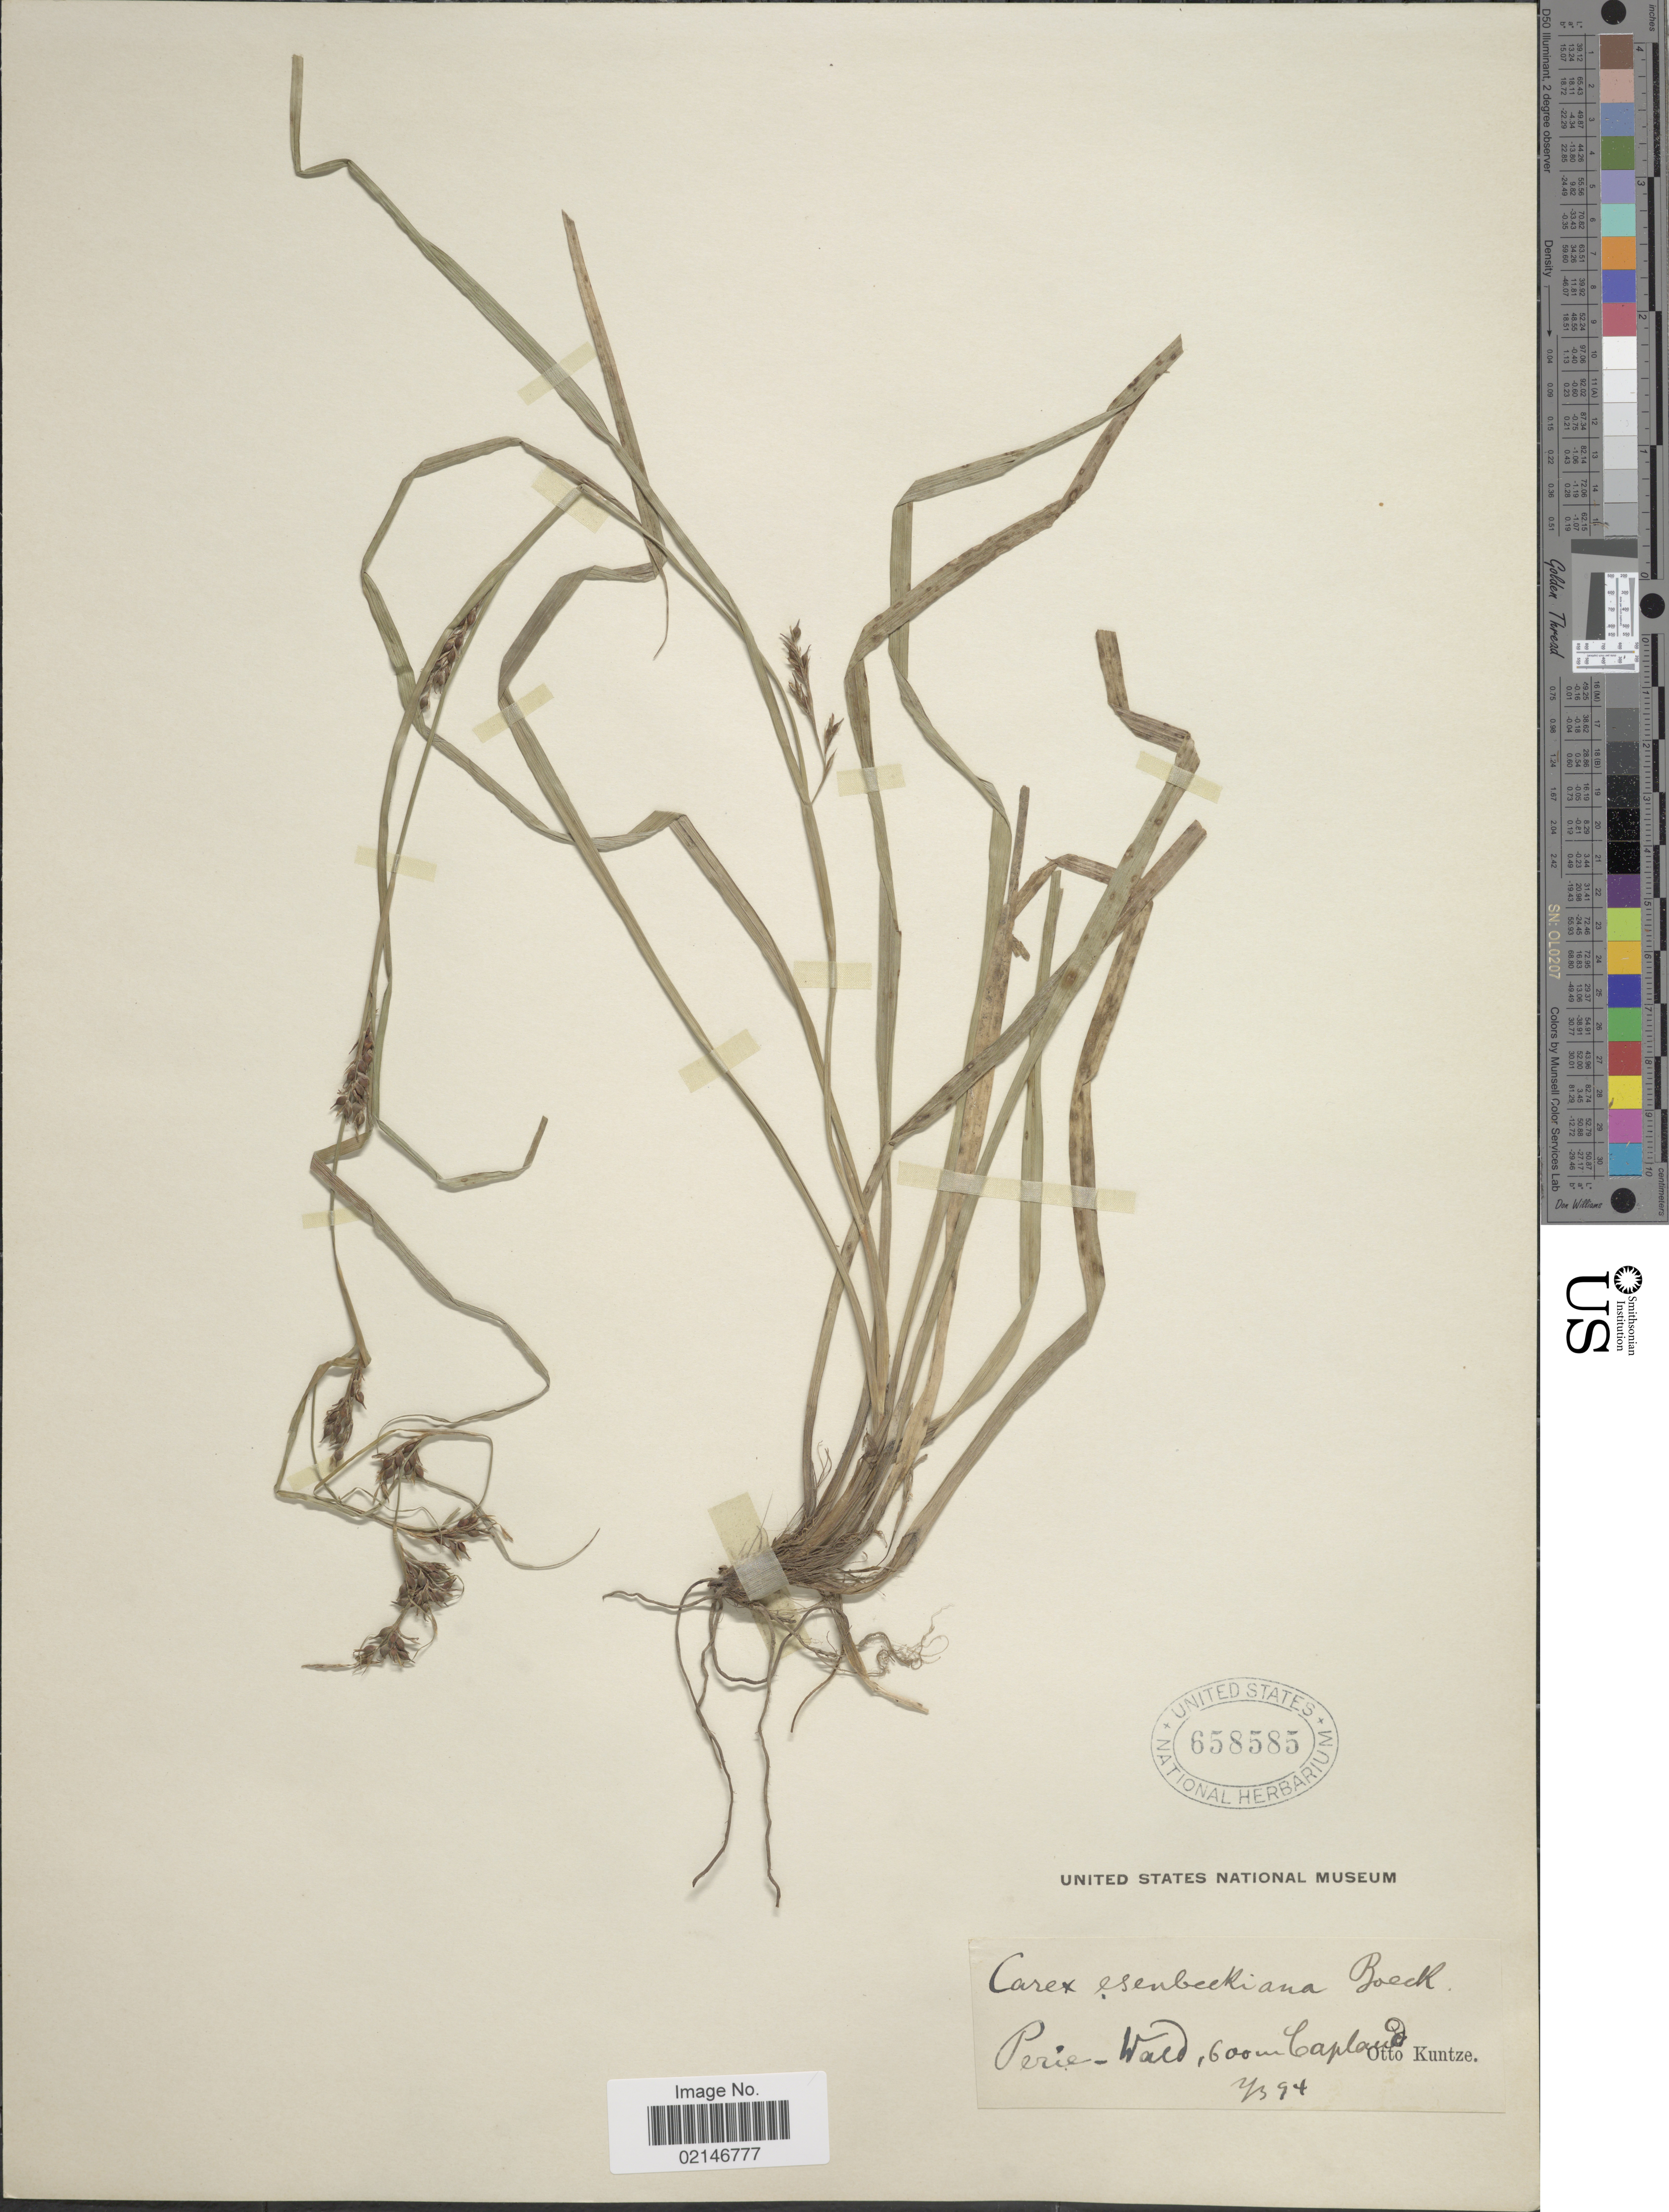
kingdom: Plantae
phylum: Tracheophyta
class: Liliopsida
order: Poales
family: Cyperaceae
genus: Carex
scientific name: Carex spartea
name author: Wahlenb.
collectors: C.E.O. Kuntze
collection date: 1894-03-02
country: South Africa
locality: Perie-Wald, Capland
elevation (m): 600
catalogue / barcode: US 658585